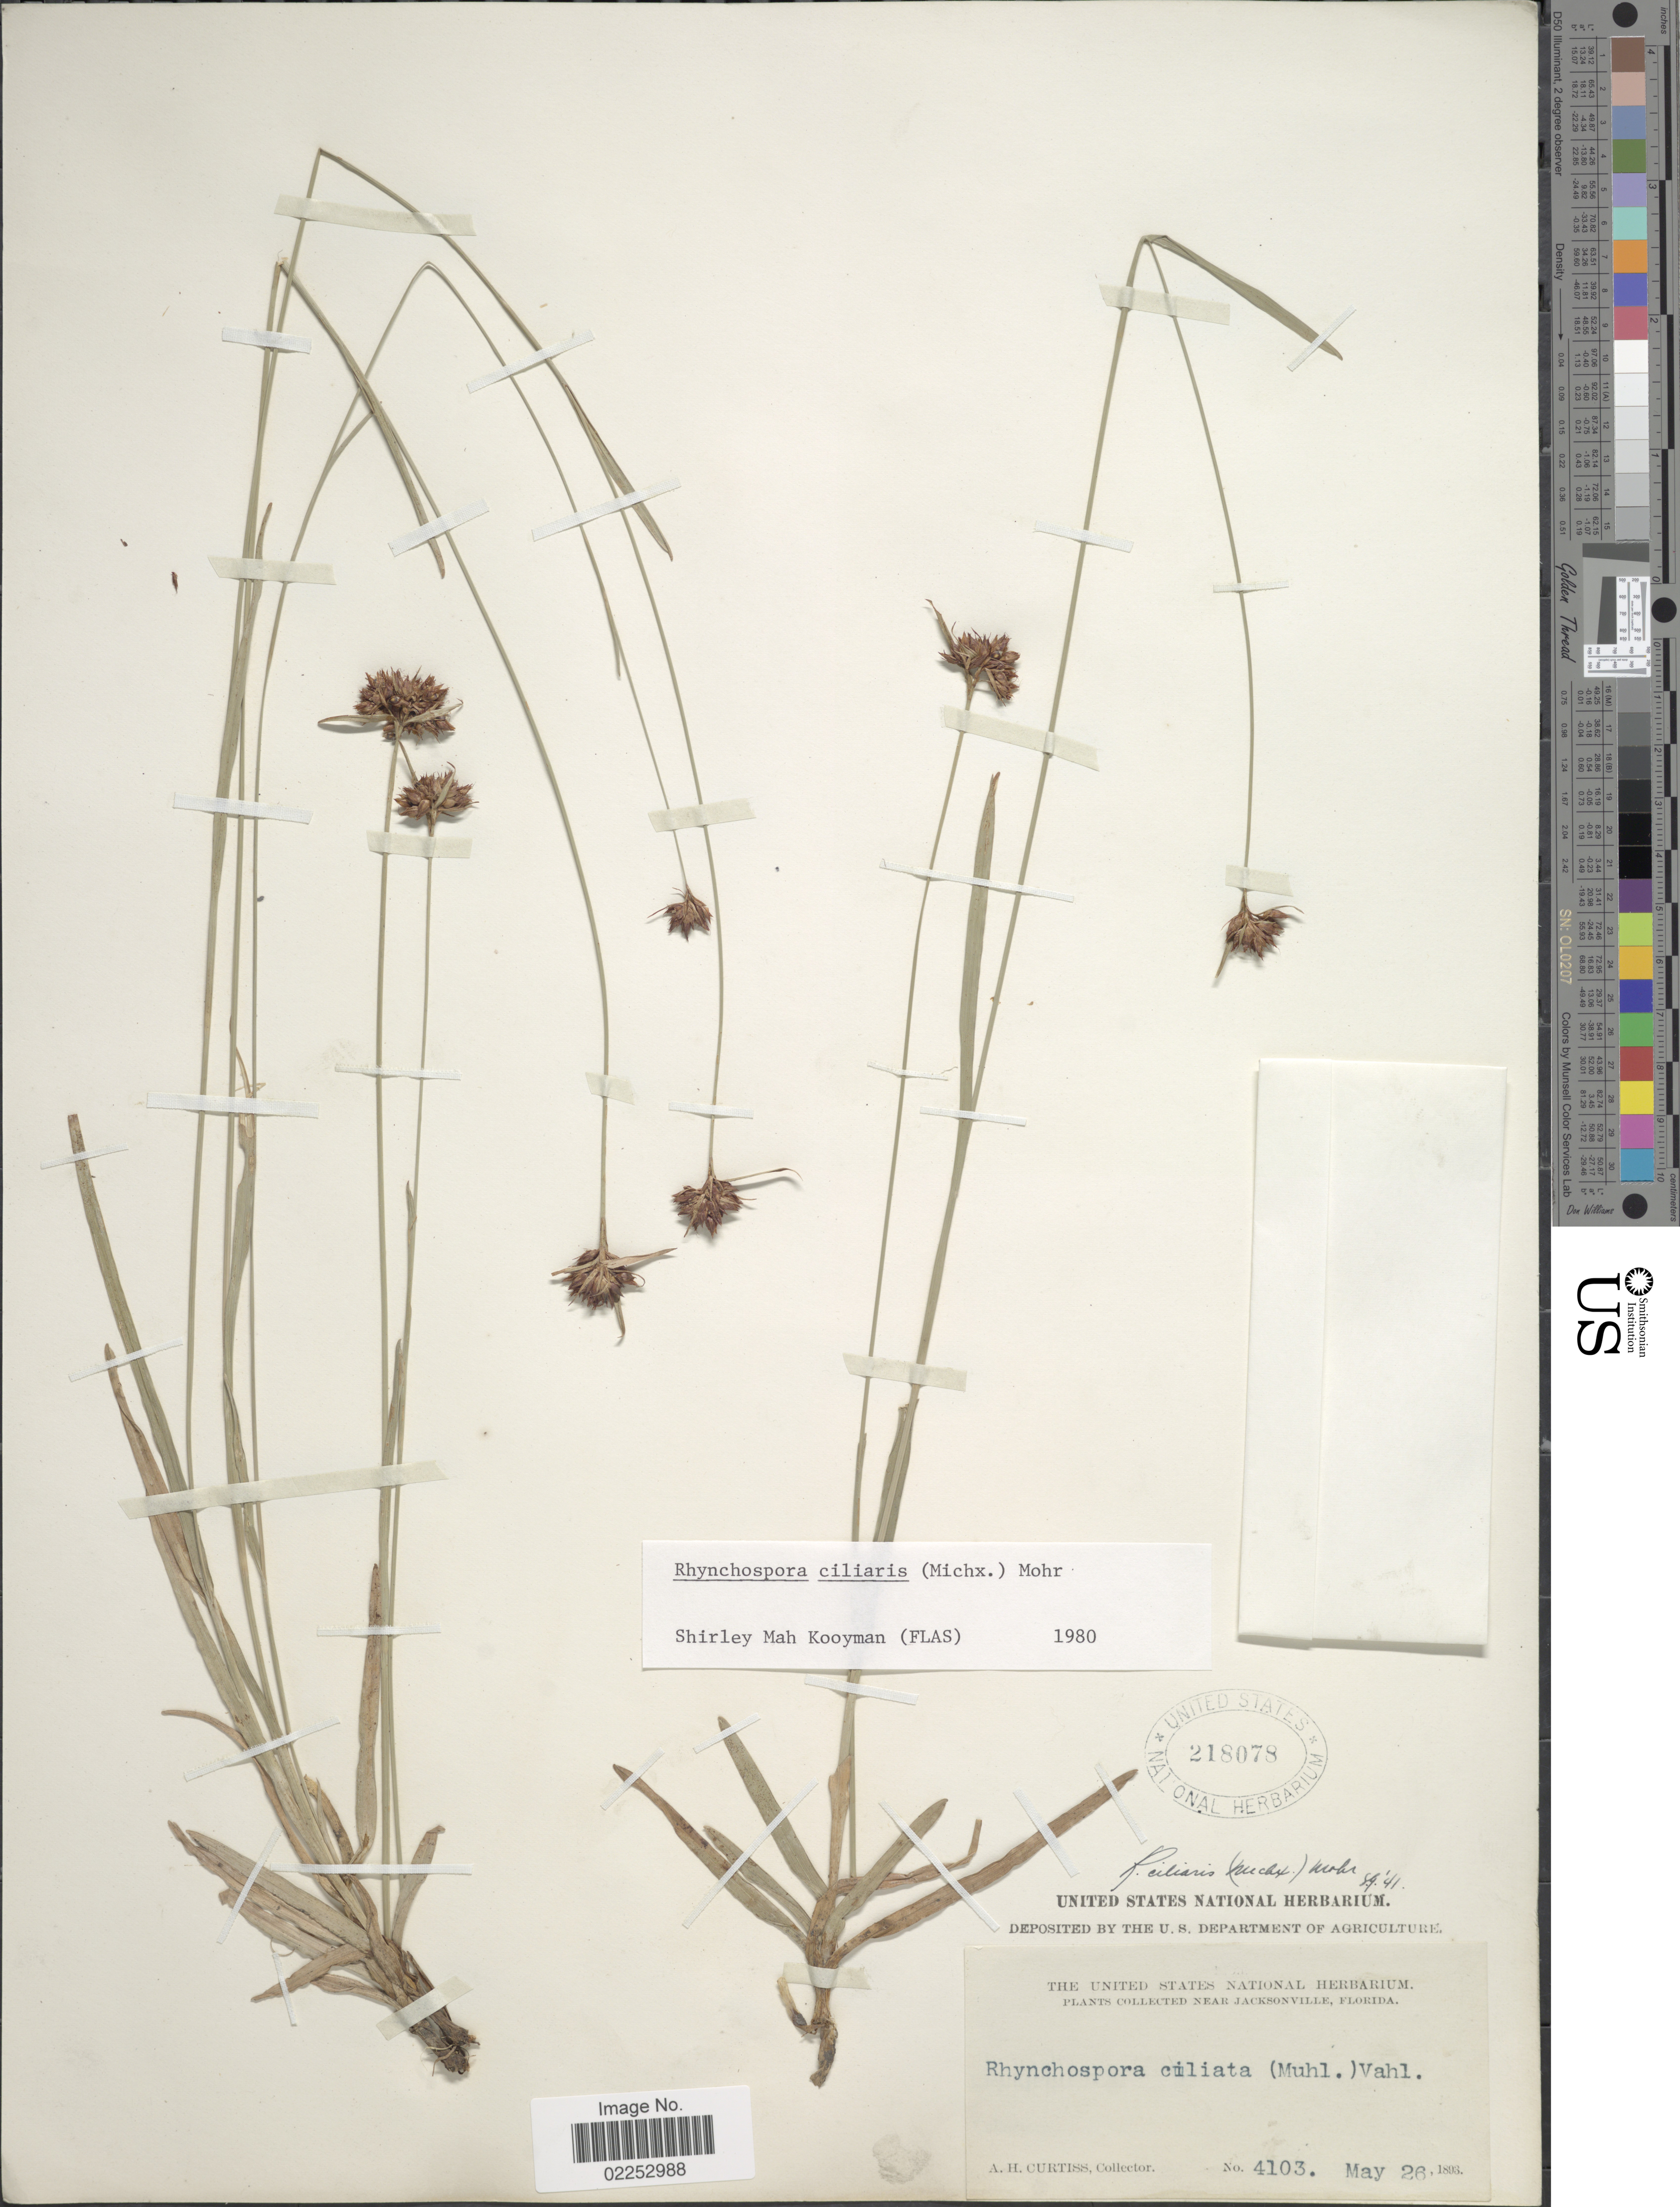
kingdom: Plantae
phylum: Tracheophyta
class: Liliopsida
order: Poales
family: Cyperaceae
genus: Rhynchospora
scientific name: Rhynchospora ciliaris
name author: (Michx.) C. Mohr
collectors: A. H. Curtiss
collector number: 4103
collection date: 1893-05-26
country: United States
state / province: Florida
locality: Near Jacksonville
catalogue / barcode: US 218078